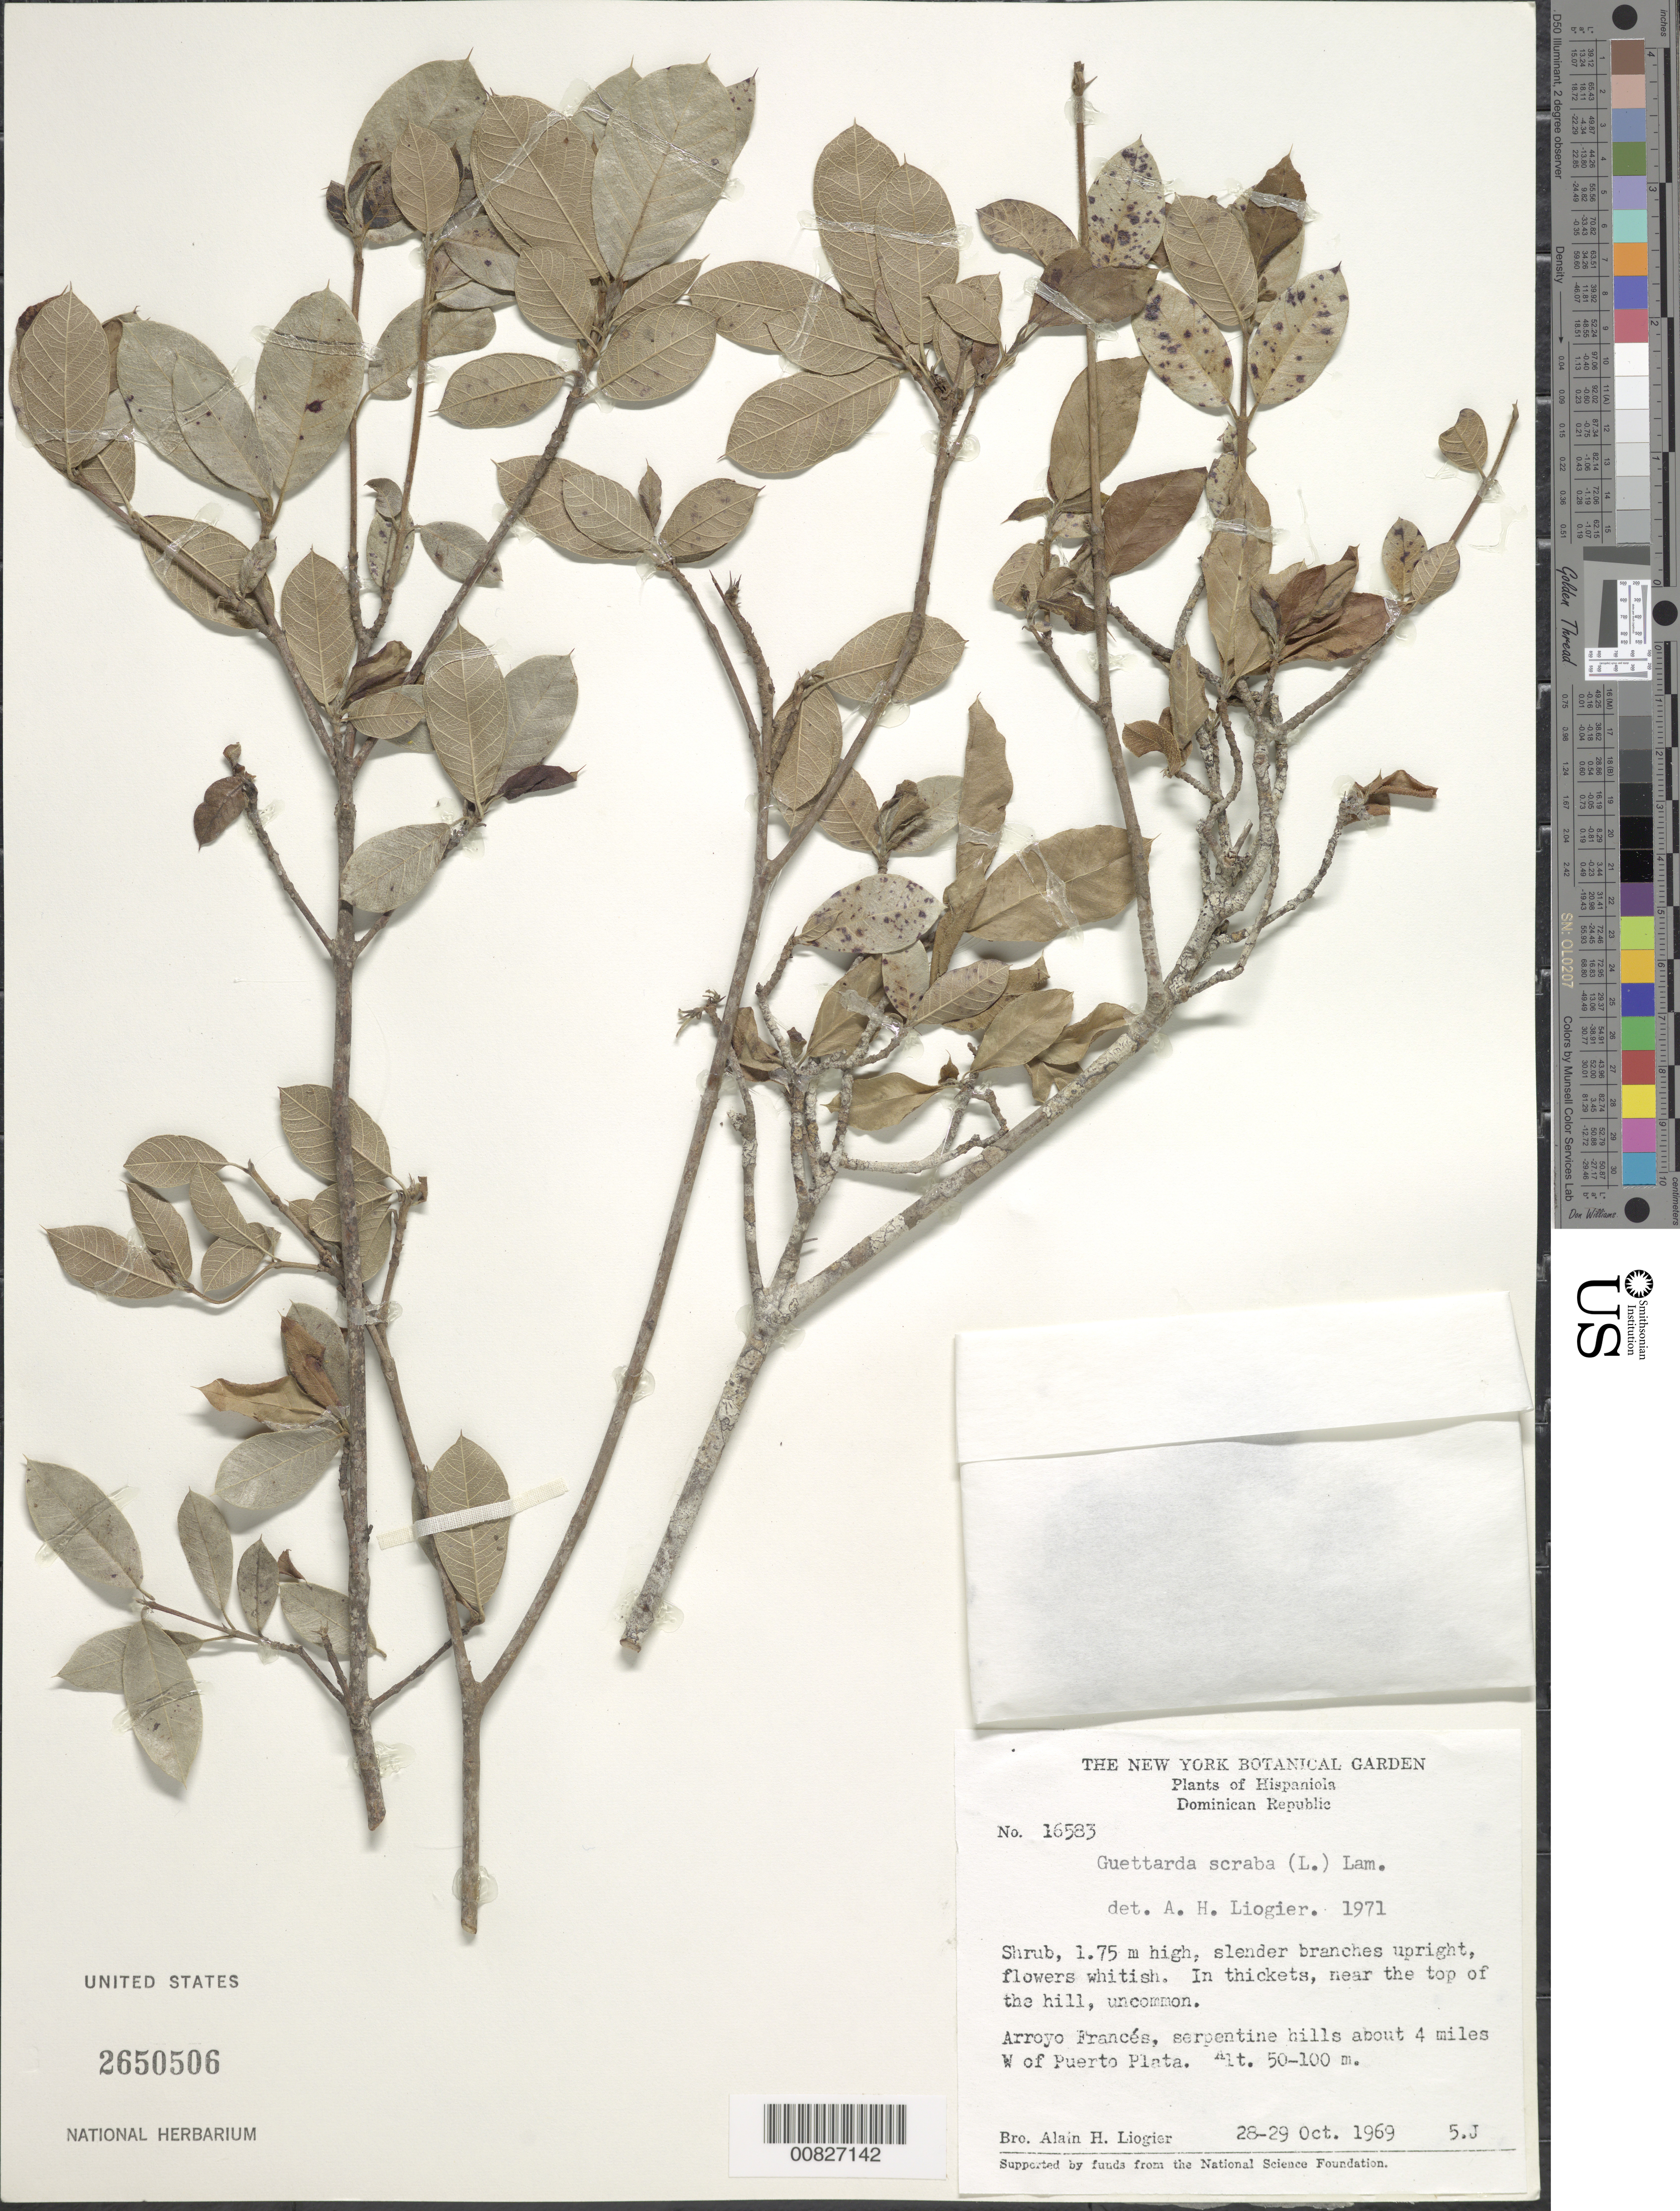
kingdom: Plantae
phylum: Tracheophyta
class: Magnoliopsida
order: Gentianales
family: Rubiaceae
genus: Guettarda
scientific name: Guettarda scabra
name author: (L.) Vent.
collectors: A. H. Liogier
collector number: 16583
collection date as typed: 28 Oct 1969 to 29 Oct 1969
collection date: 1969-10-28/1969-10-29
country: Dominican Republic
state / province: Puerto Plata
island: Hispaniola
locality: Arroyo Francés, about 4 miles W of Puerto Plata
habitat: In thickets near the top of a serpentine hill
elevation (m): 50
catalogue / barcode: US 2650506